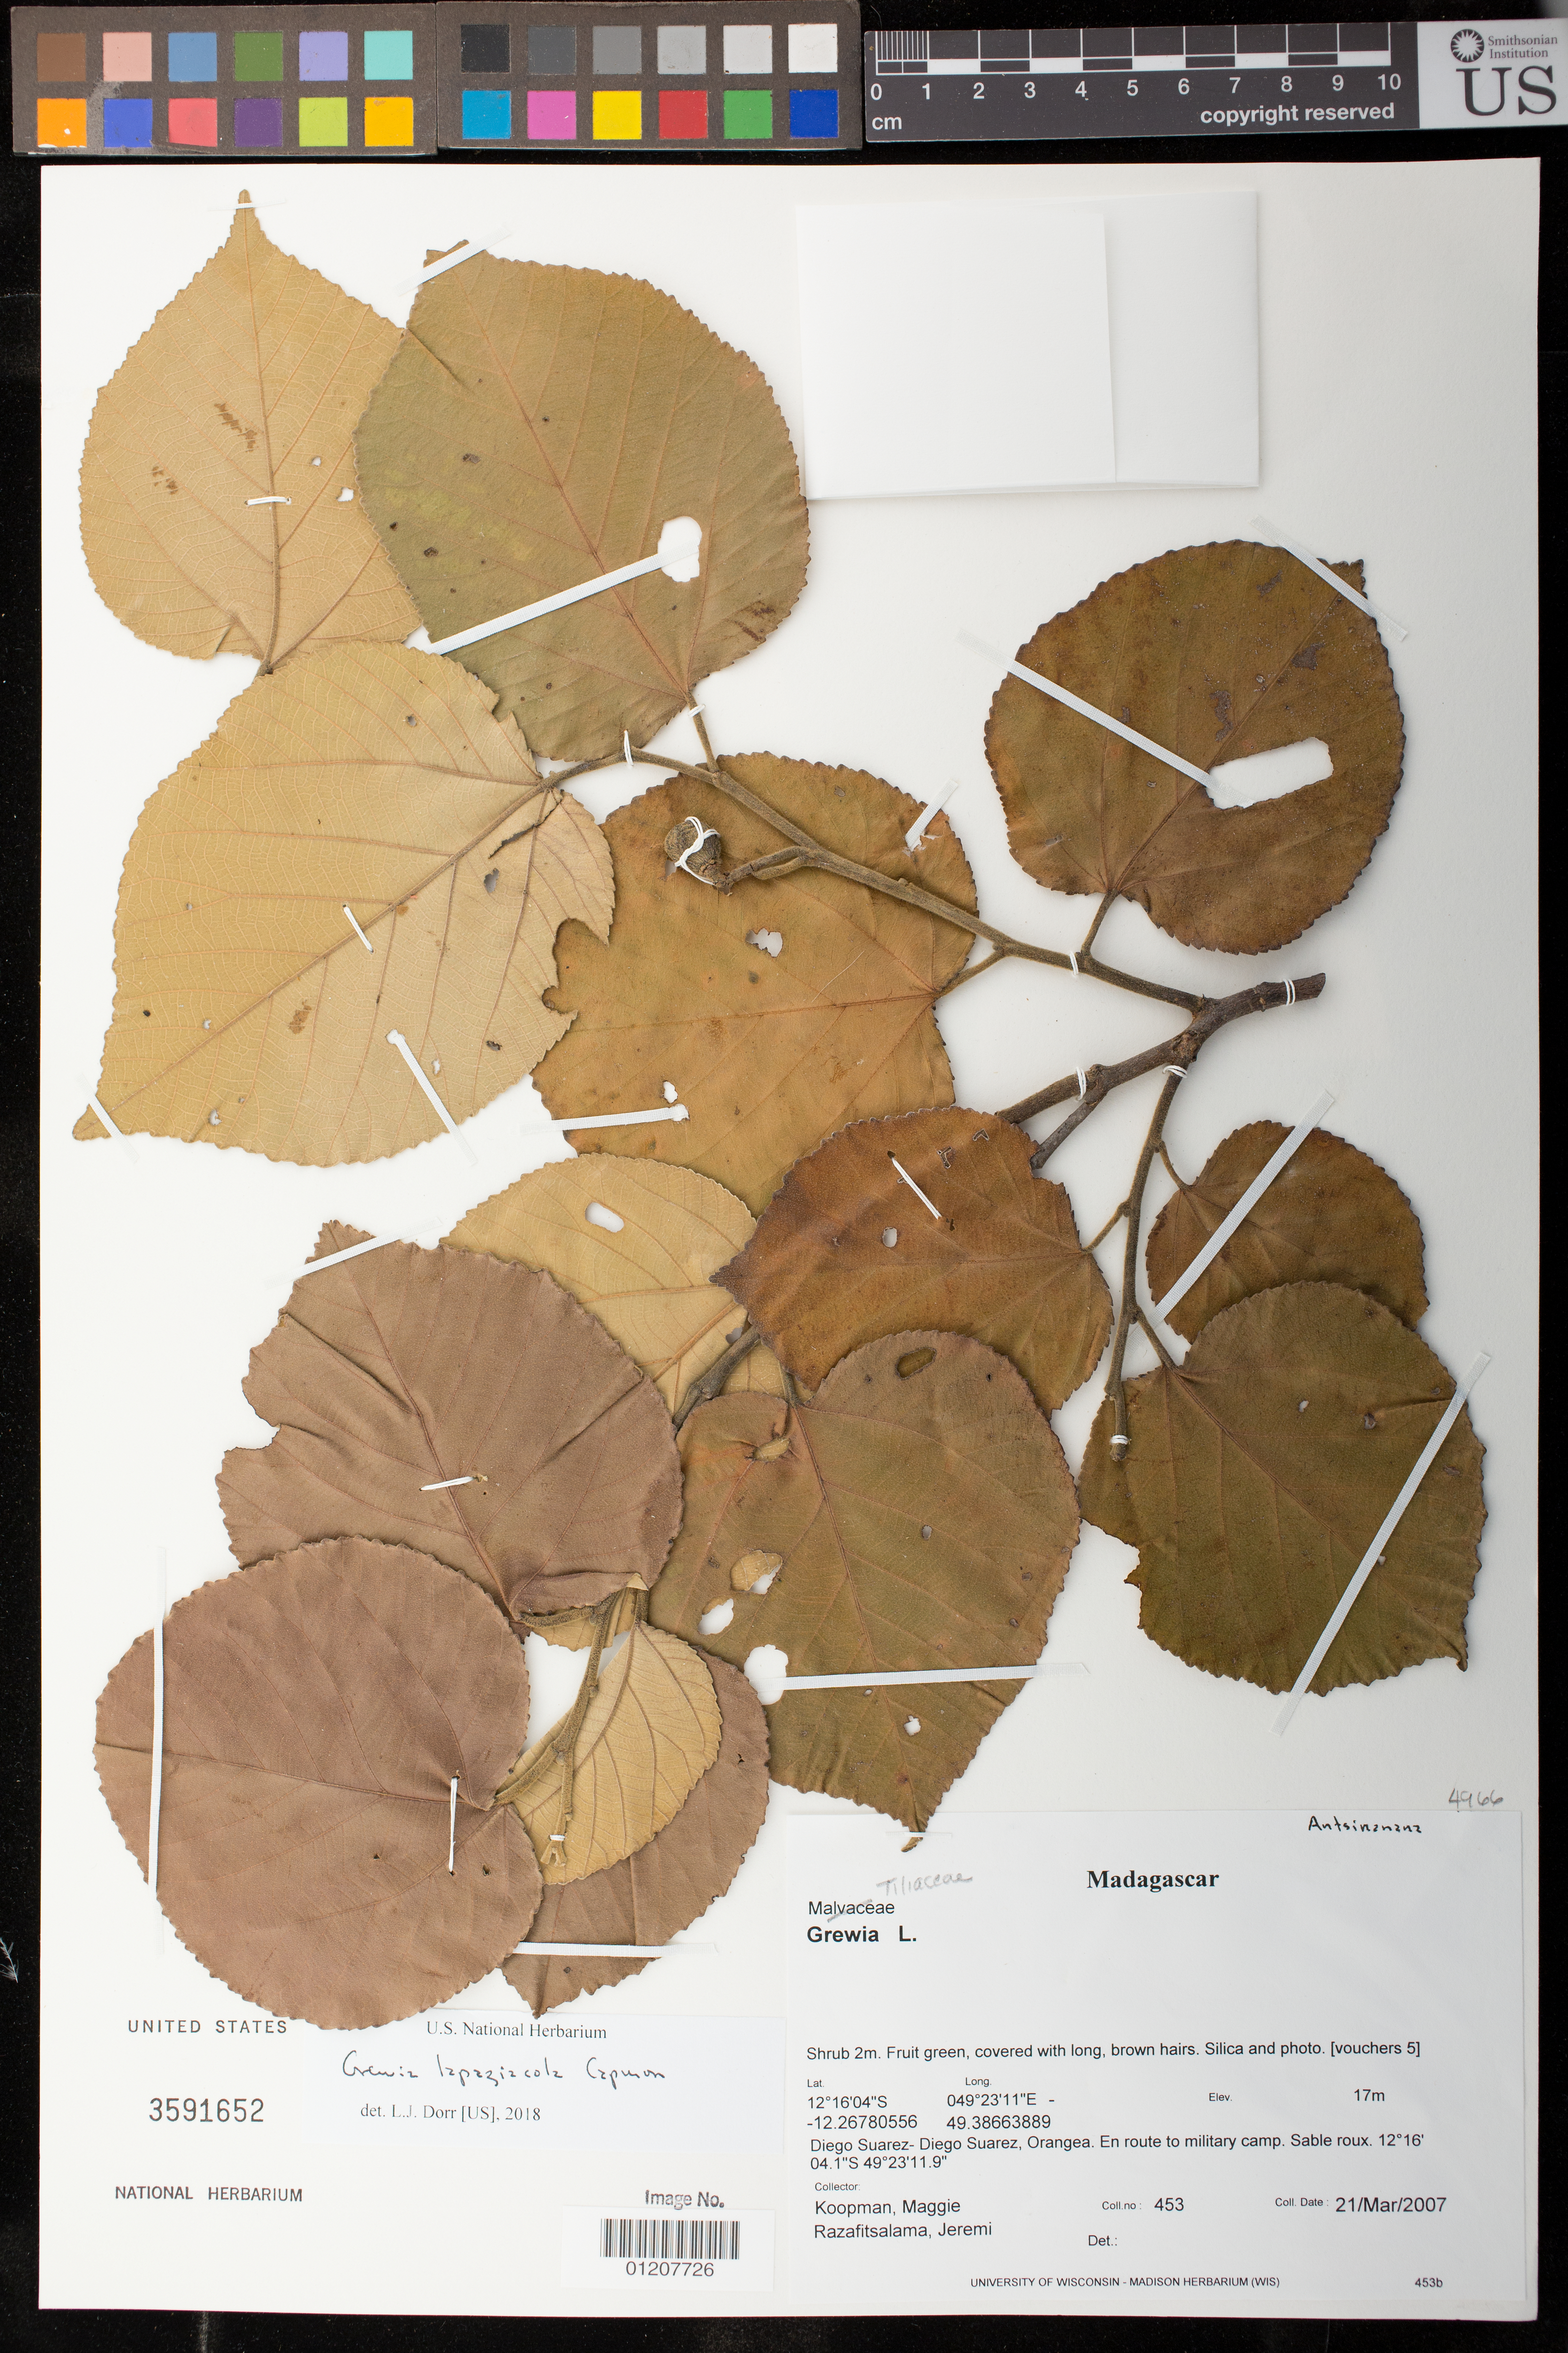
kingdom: Plantae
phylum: Tracheophyta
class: Magnoliopsida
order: Malvales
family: Malvaceae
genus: Grewia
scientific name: Grewia lapiazicola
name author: Capuron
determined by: Dorr, L. J., (BOT), Smithsonian Institution - National Museum of Natural History (UNITED STATES)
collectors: M. M. Koopman & J. Razafitsalama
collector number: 453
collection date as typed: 21 Mar 2007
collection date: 2007-03-21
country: Madagascar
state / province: Diana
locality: Diego Suarez-Diego Suarez, Orangea. En route to military camp. Sable Roux.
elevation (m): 17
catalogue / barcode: US 3591652